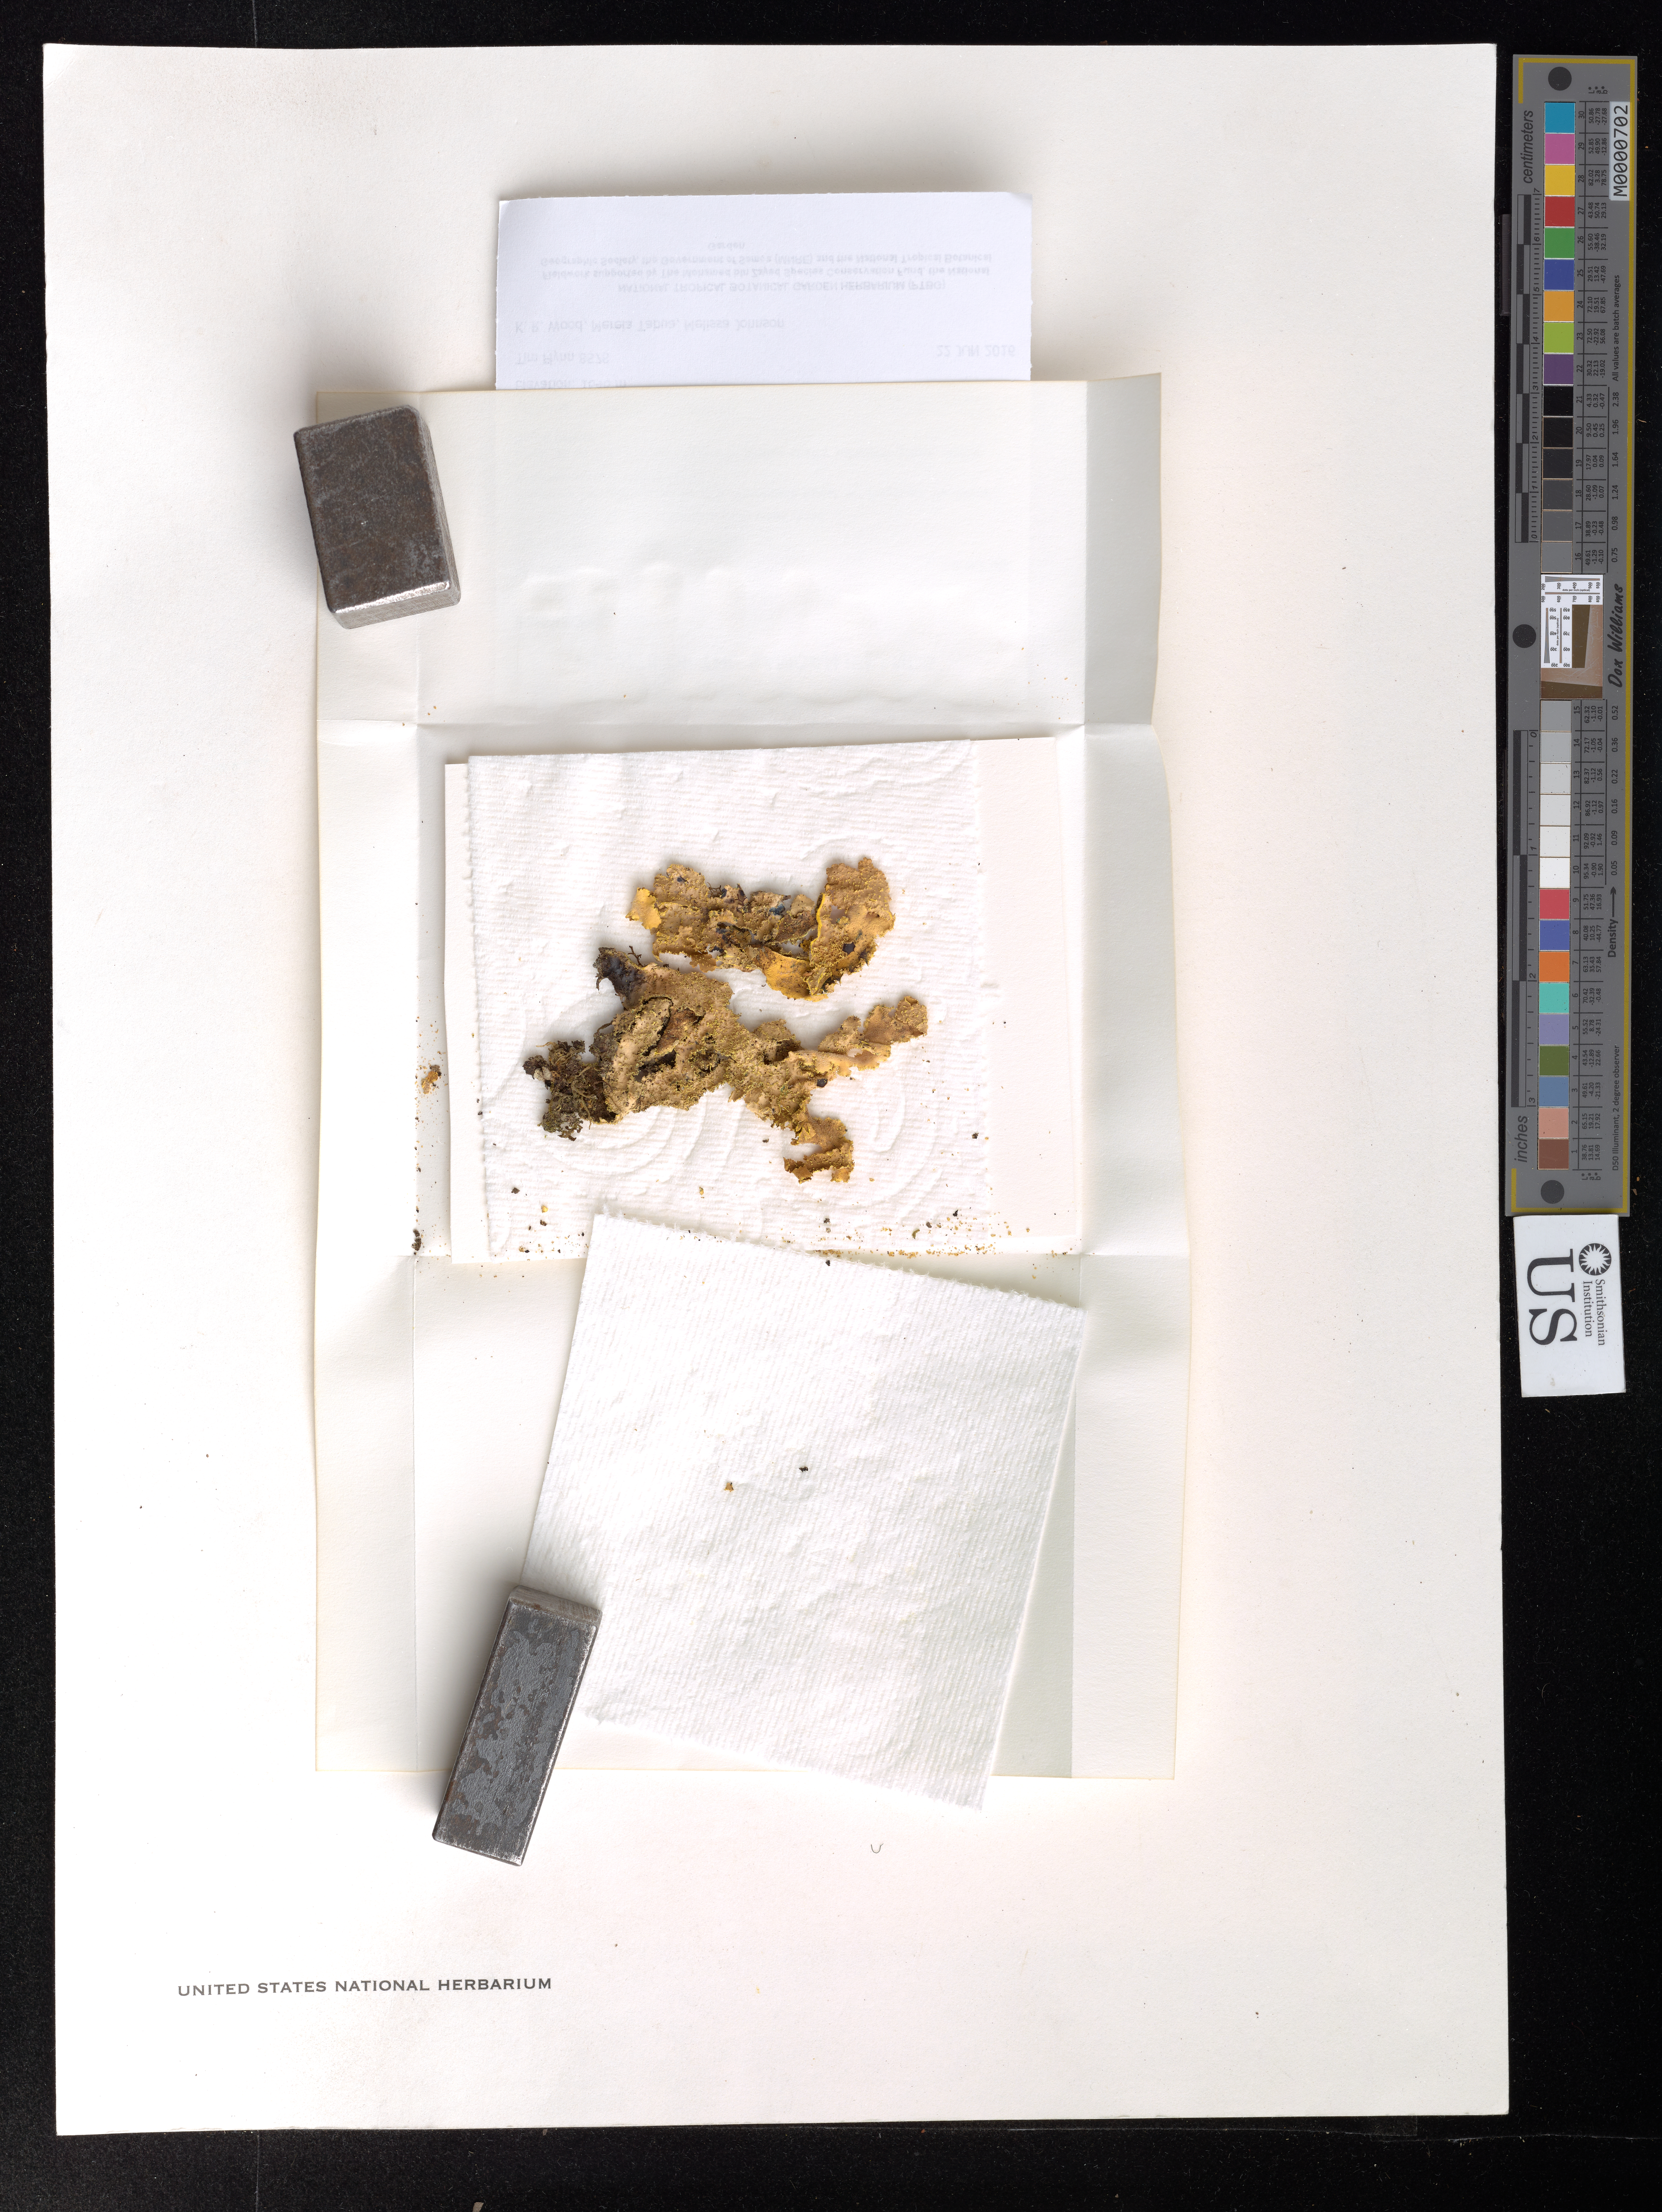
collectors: T. W. Flynn, K. R. Wood, M. Tabua & M. Johnson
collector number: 8578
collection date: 2016-06-22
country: Samoa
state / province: Gagaifomauga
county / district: Savaii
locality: Mt. Mata o Le Afi, SSE of camp area in small draw.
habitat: Transition between cinder scrub and montane forest, w/ Polyscias, Vaccinium, Wikstroemia and Weinmannia.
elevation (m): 1646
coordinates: -13.610940, -172.508610